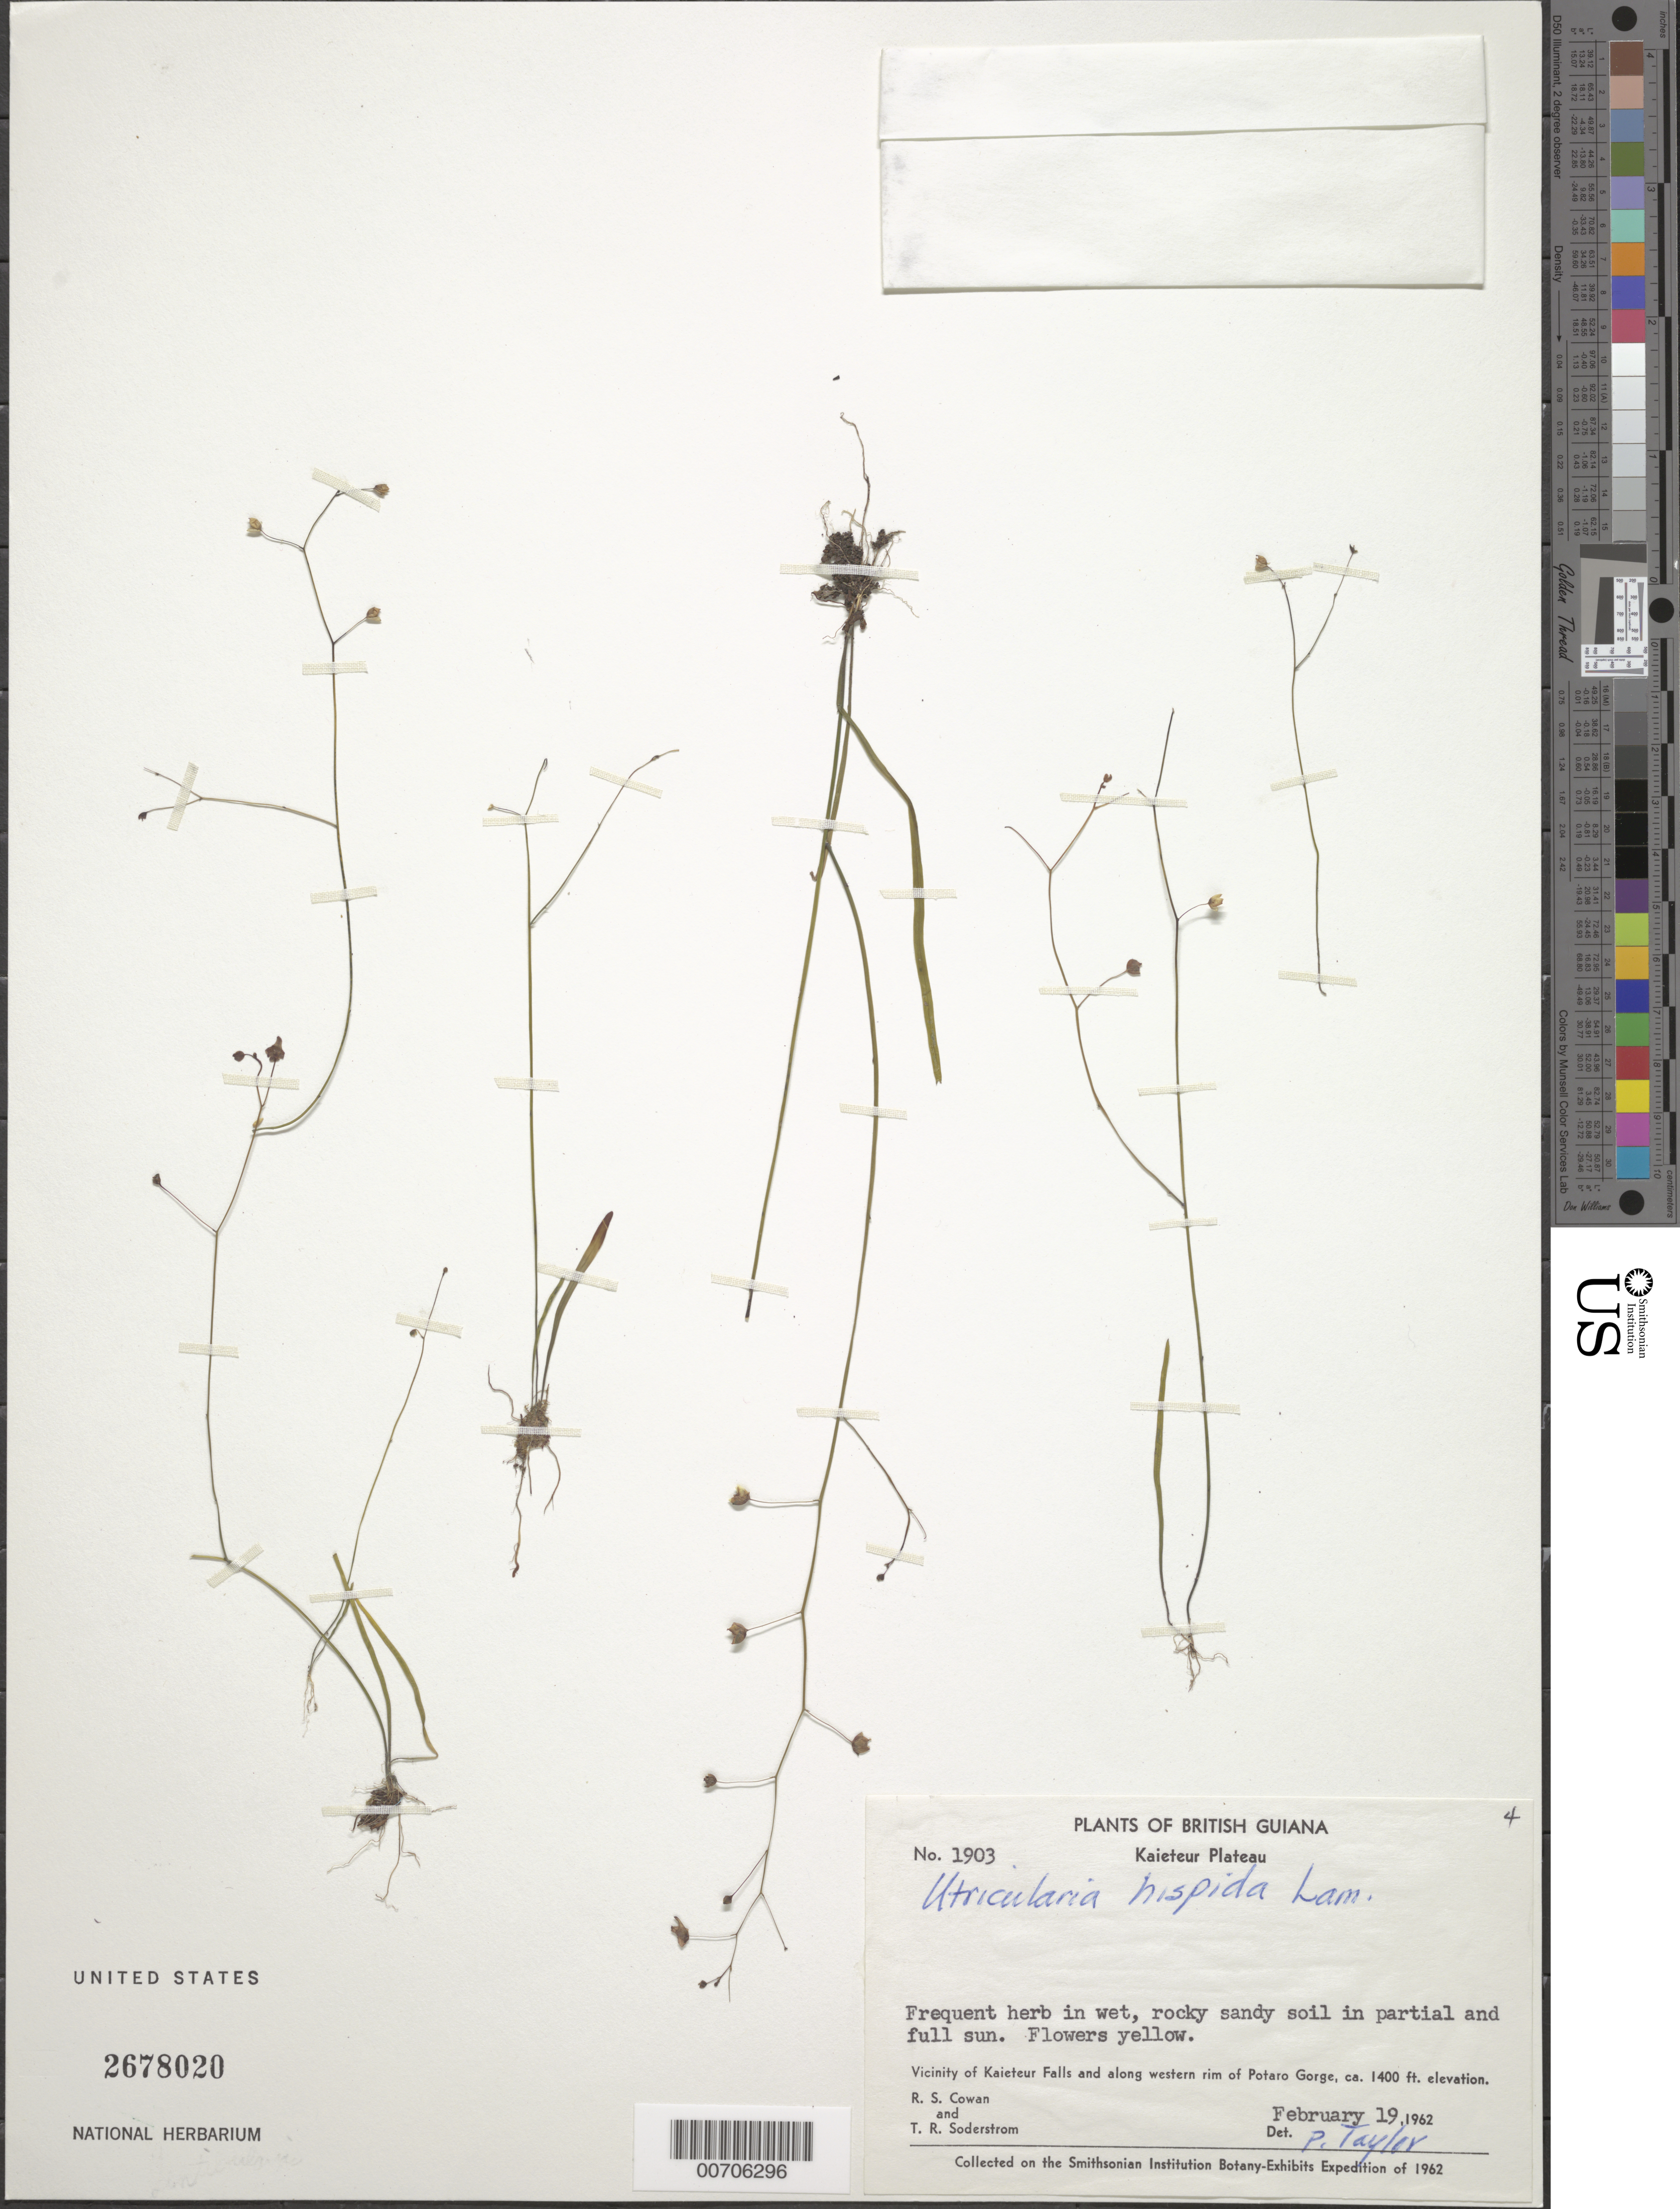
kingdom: Plantae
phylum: Tracheophyta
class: Magnoliopsida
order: Lamiales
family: Lentibulariaceae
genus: Utricularia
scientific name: Utricularia hispida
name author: Lam.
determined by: Taylor, P.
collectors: R. S. Cowan & T. R. Soderstrom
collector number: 1903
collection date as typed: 19-Feb-62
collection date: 1962-02-19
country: Guyana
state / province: Potaro-Siparuni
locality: Kaieteur Plateau, vicinity of Kaieteur Falls and western rim of Potaro Gorge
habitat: Rocky sandy soil in partial shade and full sun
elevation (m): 427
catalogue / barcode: US 2678020